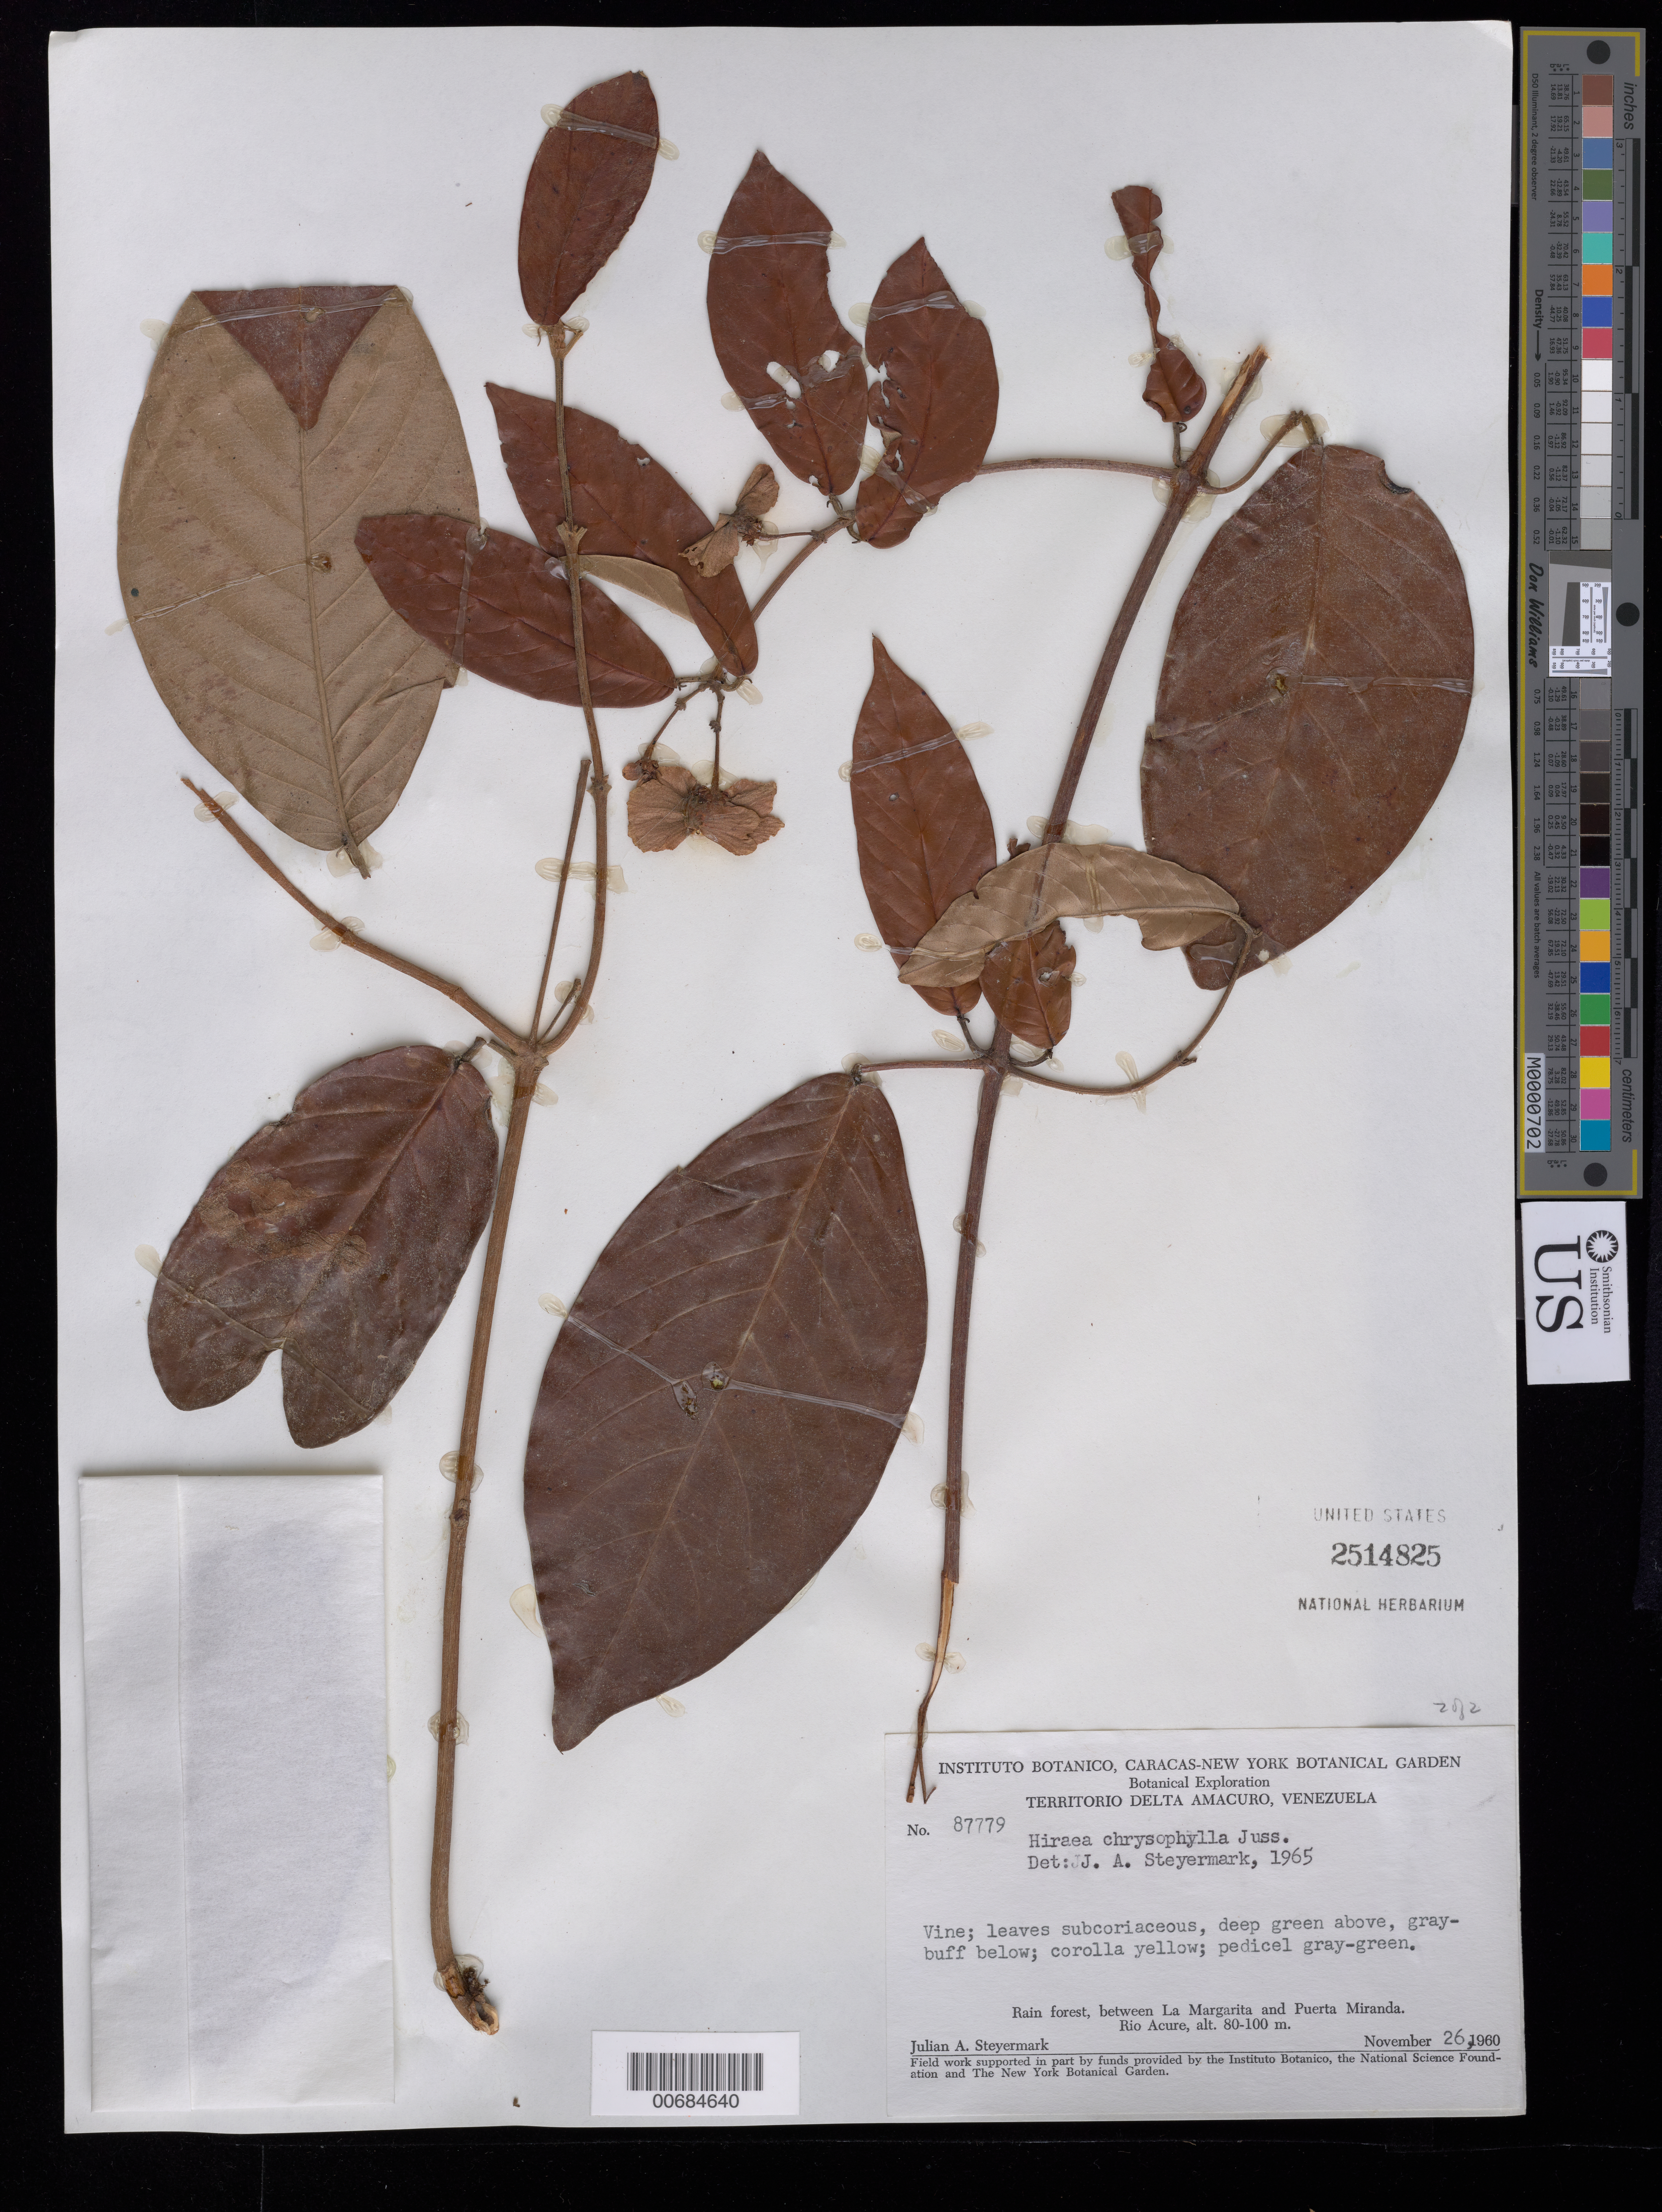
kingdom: Plantae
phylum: Tracheophyta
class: Magnoliopsida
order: Malpighiales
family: Malpighiaceae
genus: Hiraea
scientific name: Hiraea chrysophylla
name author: A. Juss.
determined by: Steyermark, Julian A., (VEN)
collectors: J. Steyermark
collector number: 87779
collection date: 1960-11-26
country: Venezuela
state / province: Delta Amacuro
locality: Rain forest, between La Margarita and Puerta Miranda. Rio Acure.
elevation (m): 80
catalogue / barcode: US 2514825